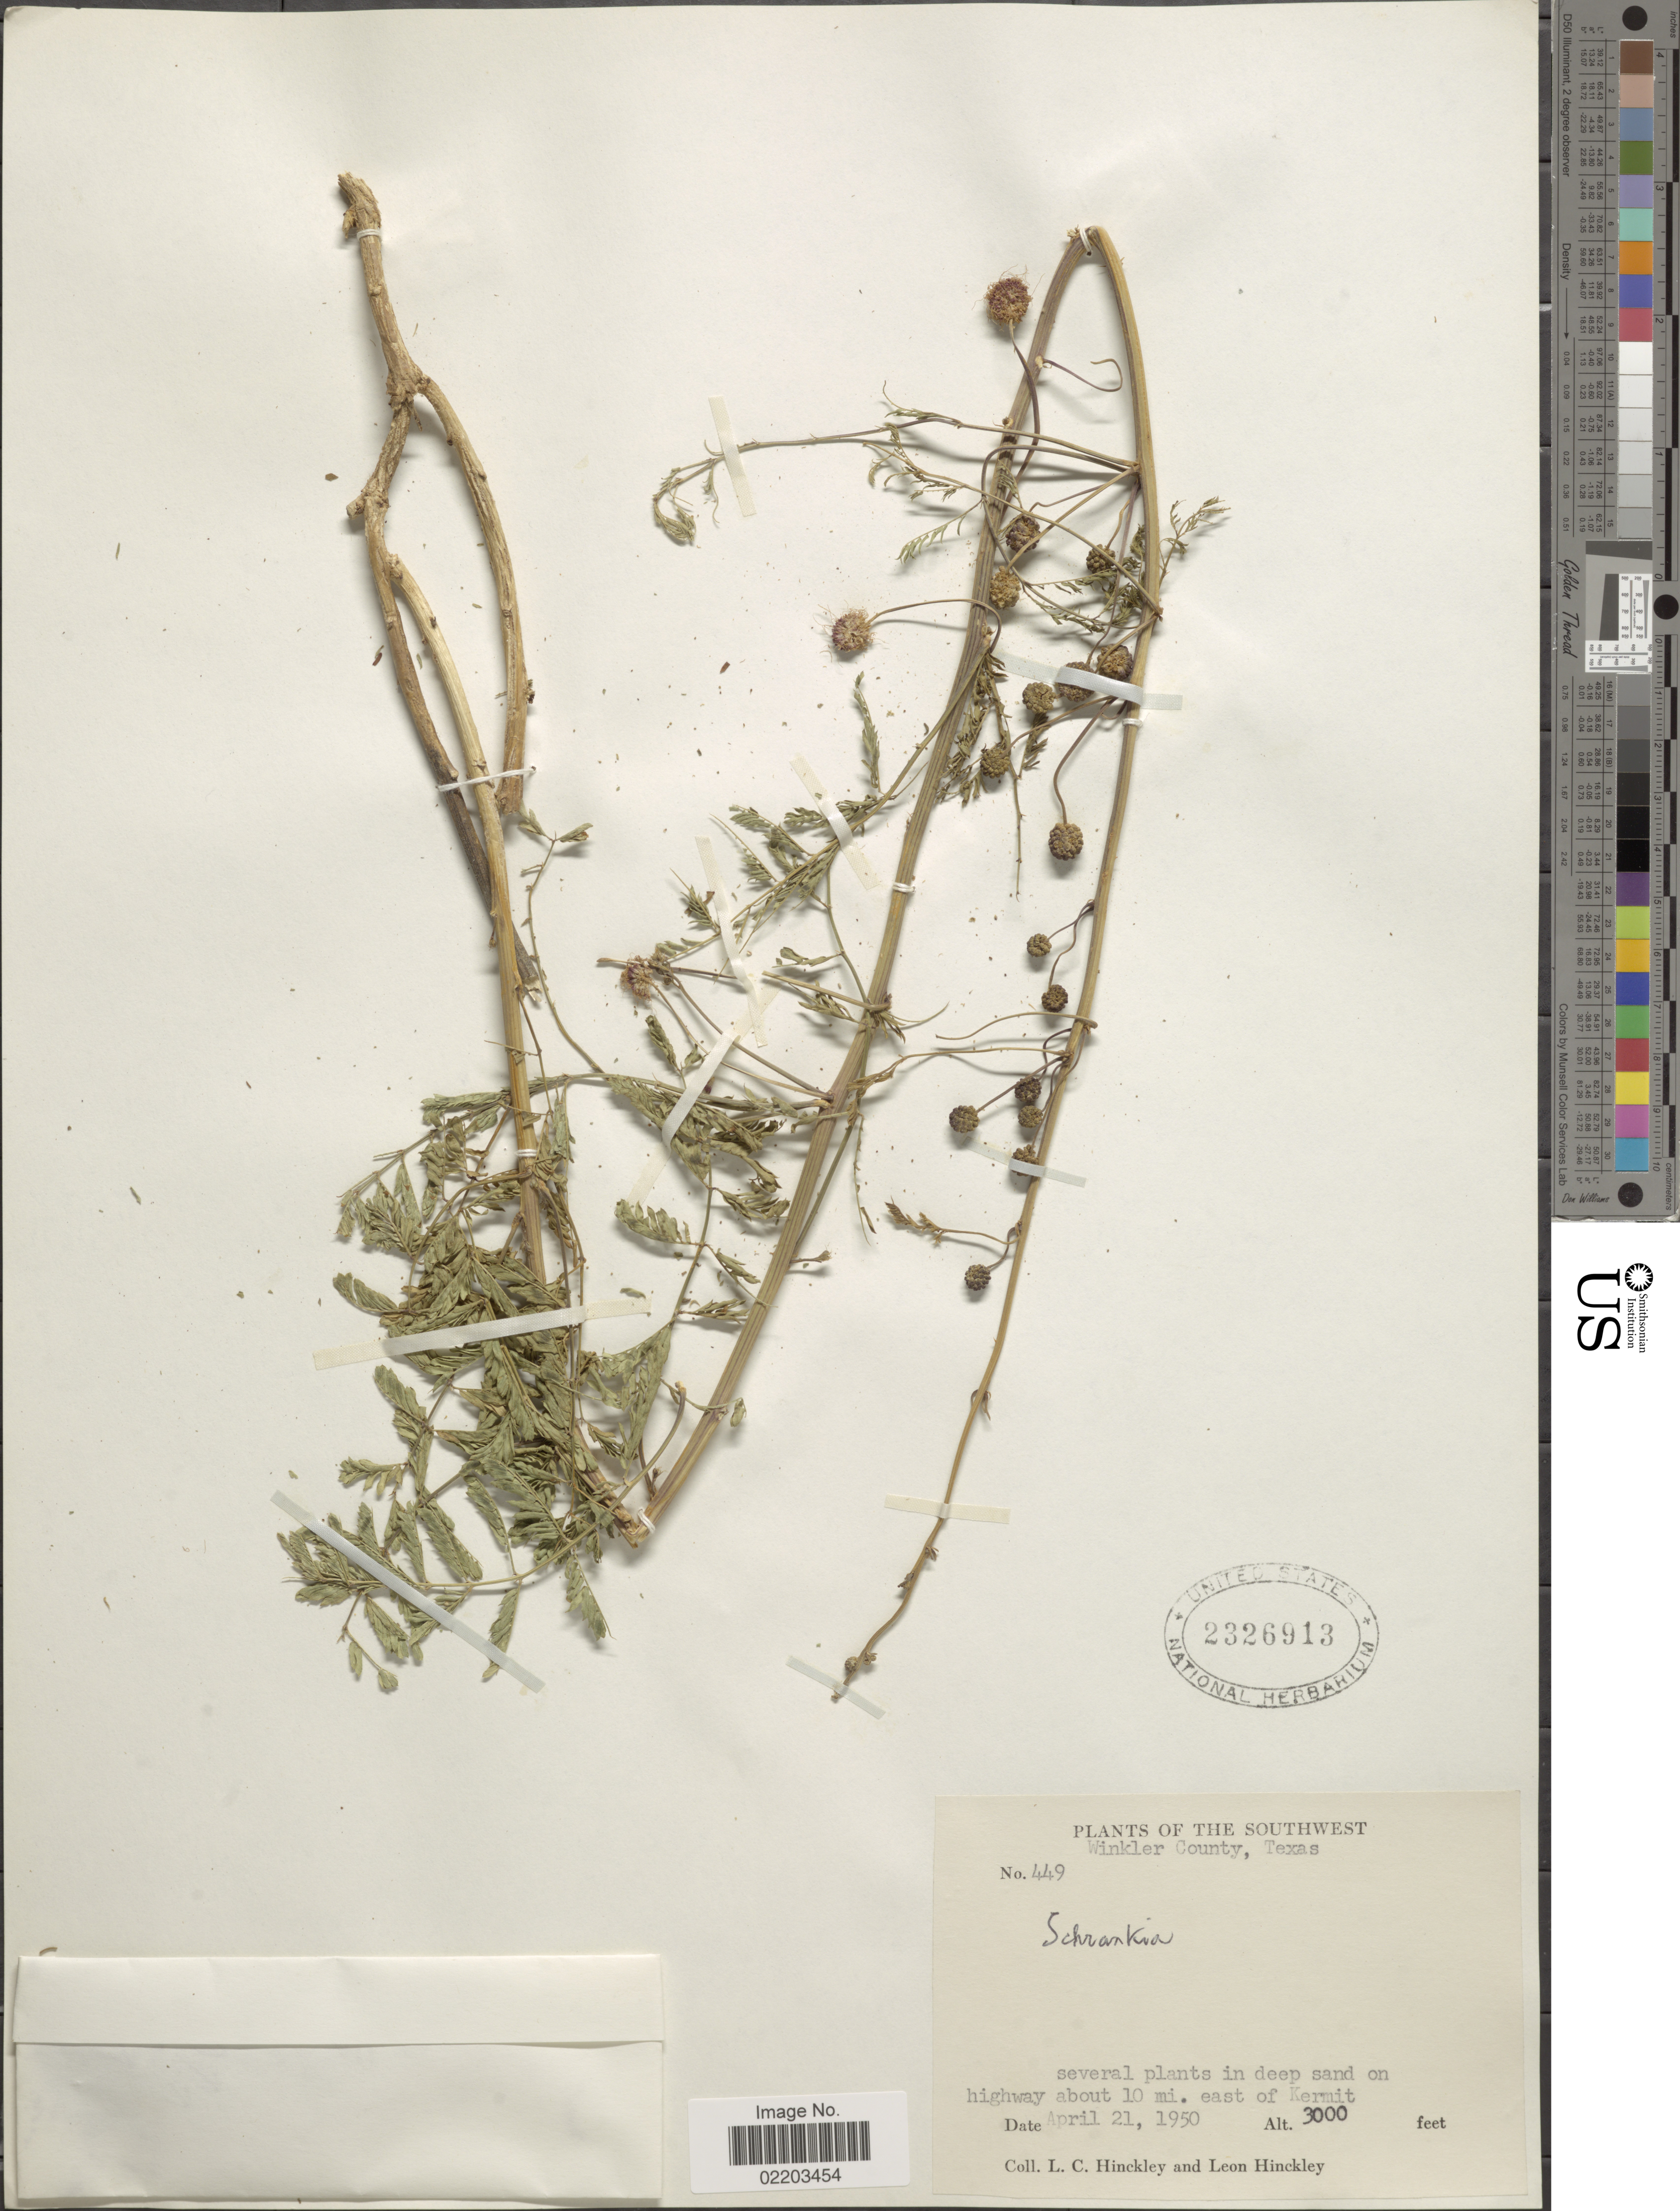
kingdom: Plantae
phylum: Tracheophyta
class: Magnoliopsida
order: Fabales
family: Fabaceae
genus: Mimosa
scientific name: Mimosa rupertiana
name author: B.L. Turner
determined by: Turner, B. L.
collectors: L. Hinckley & L. Hinckley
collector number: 449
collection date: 1950-04-21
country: United States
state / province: Texas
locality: The Southwest, Winkler County, several plants in deep sand on highway about 10 mi. east of Kermit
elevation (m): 914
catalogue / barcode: US 2326913